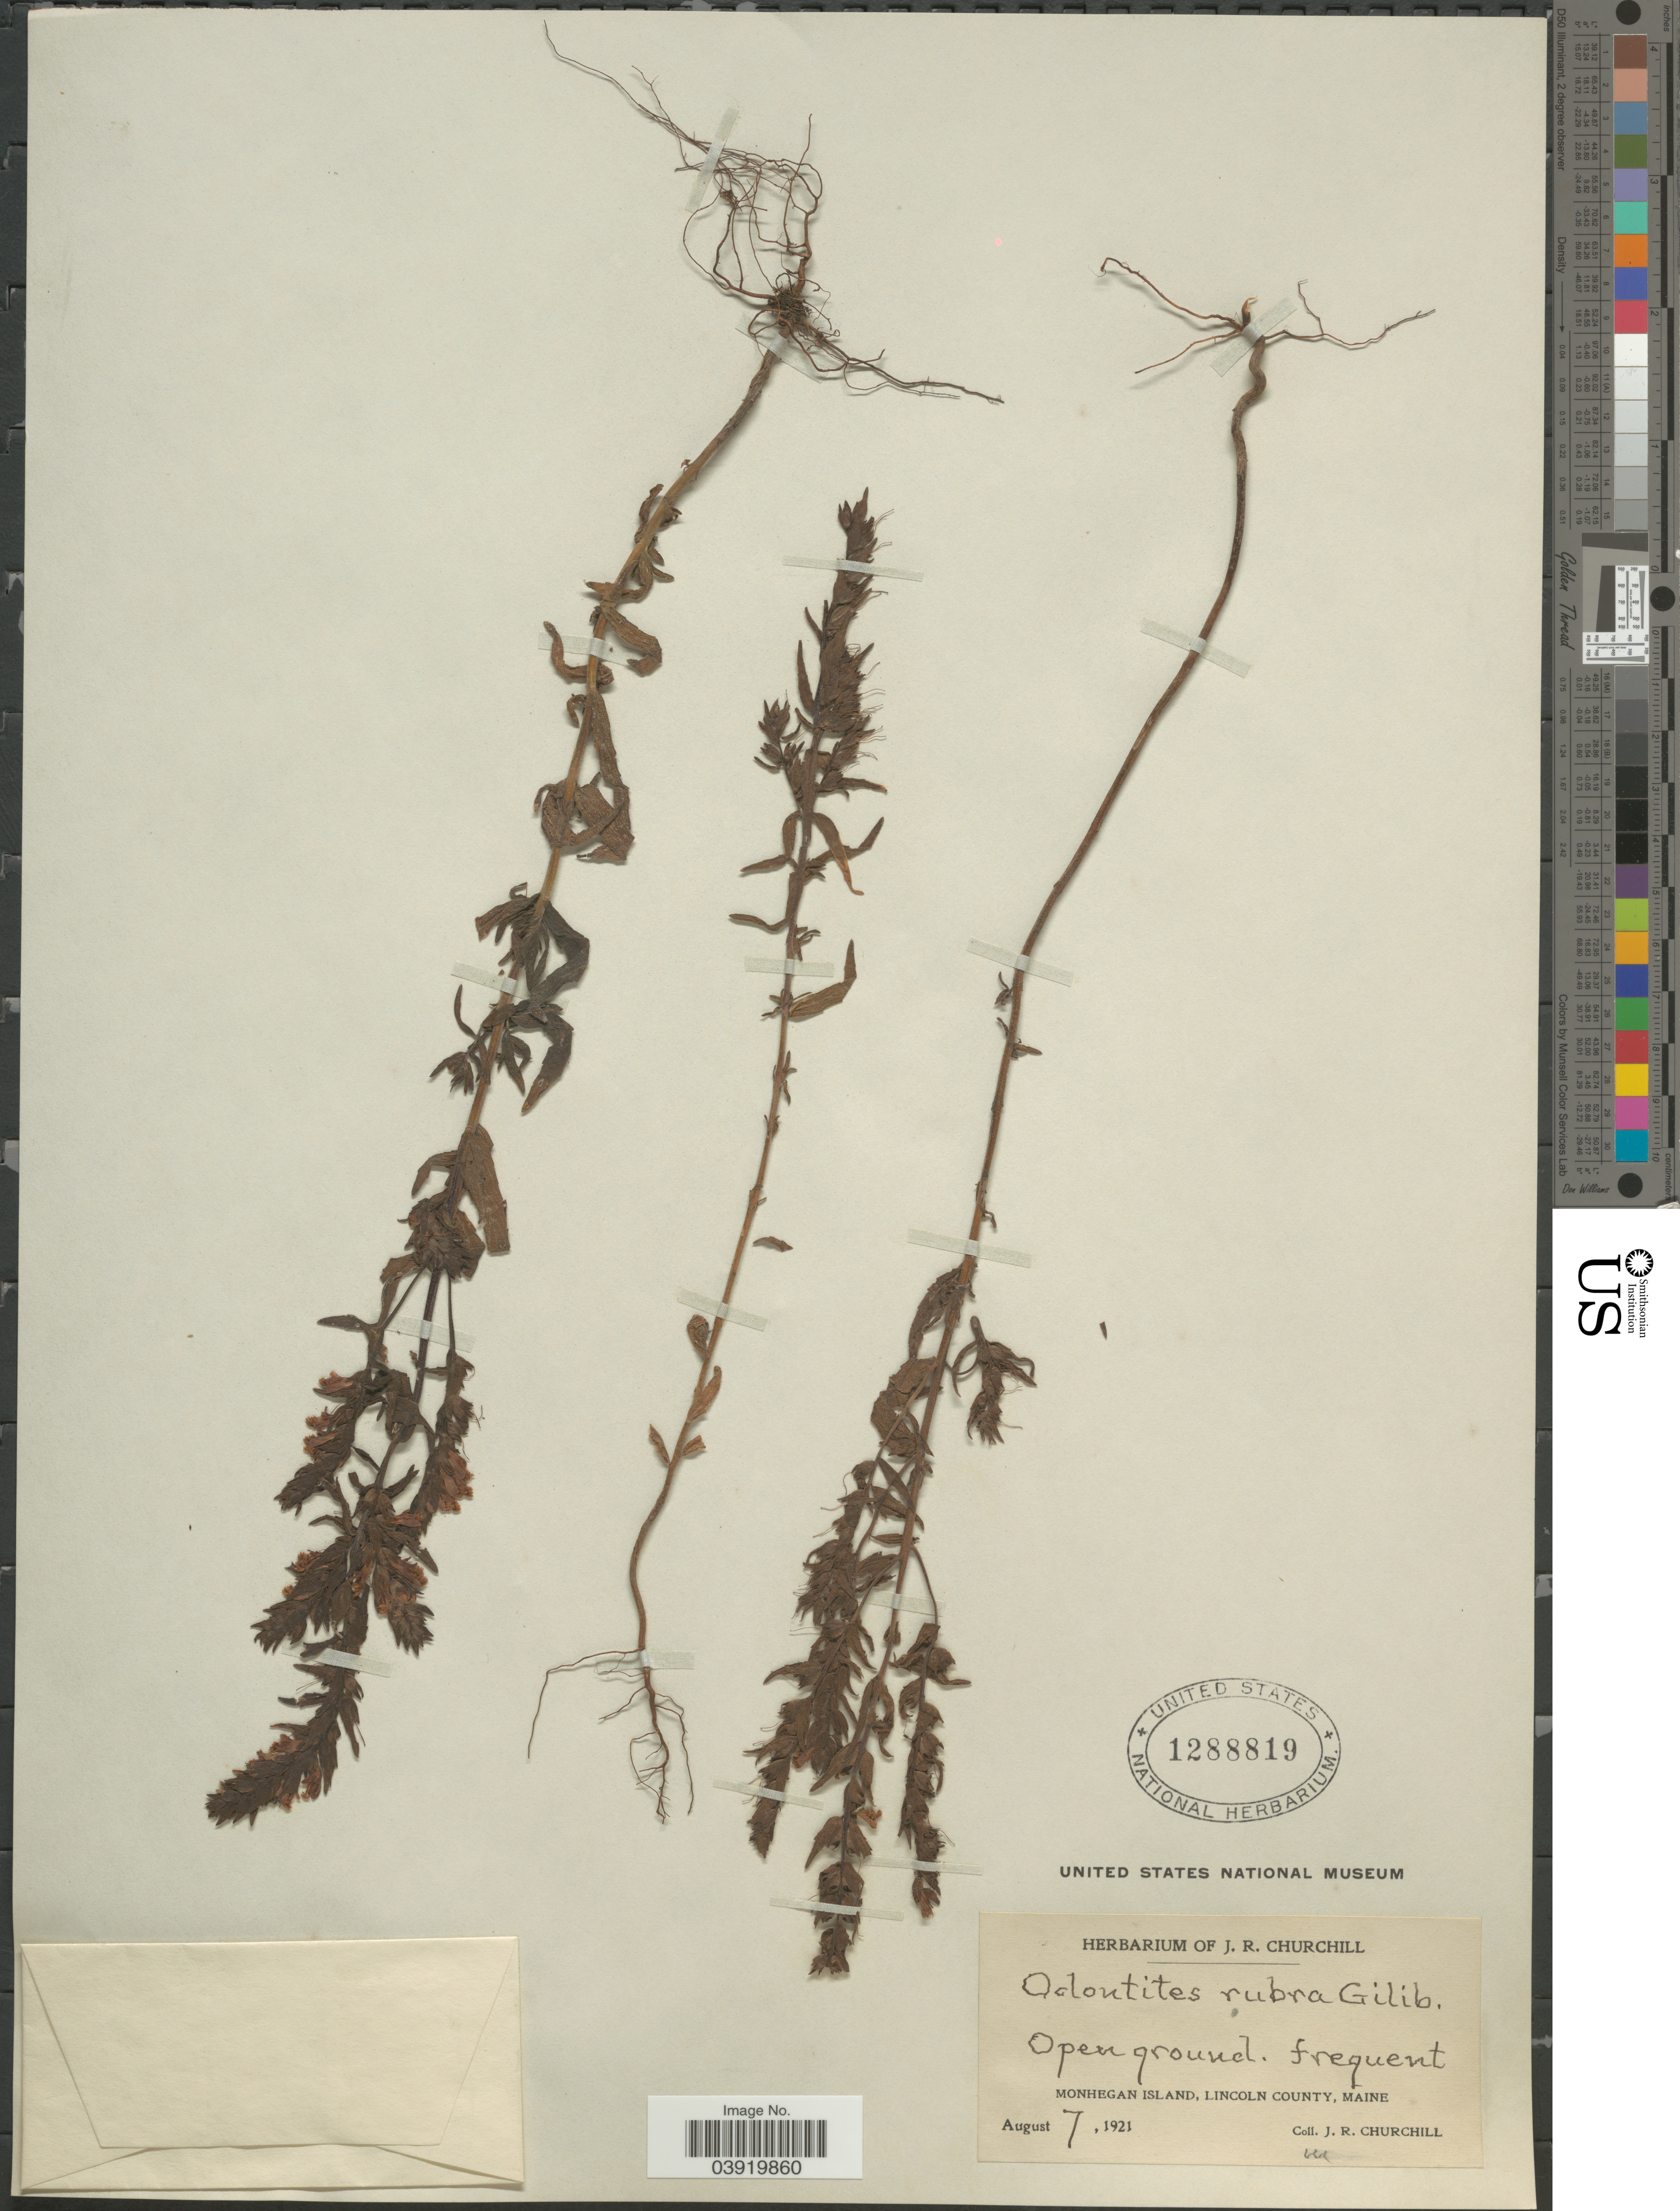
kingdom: Plantae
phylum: Tracheophyta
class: Magnoliopsida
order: Lamiales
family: Orobanchaceae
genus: Odontites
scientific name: Odontites vulgaris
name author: Moench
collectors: J. Churchill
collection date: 1921-08-07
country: United States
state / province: Maine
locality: Monhegan Island, Lincoln County.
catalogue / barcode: US 1288819